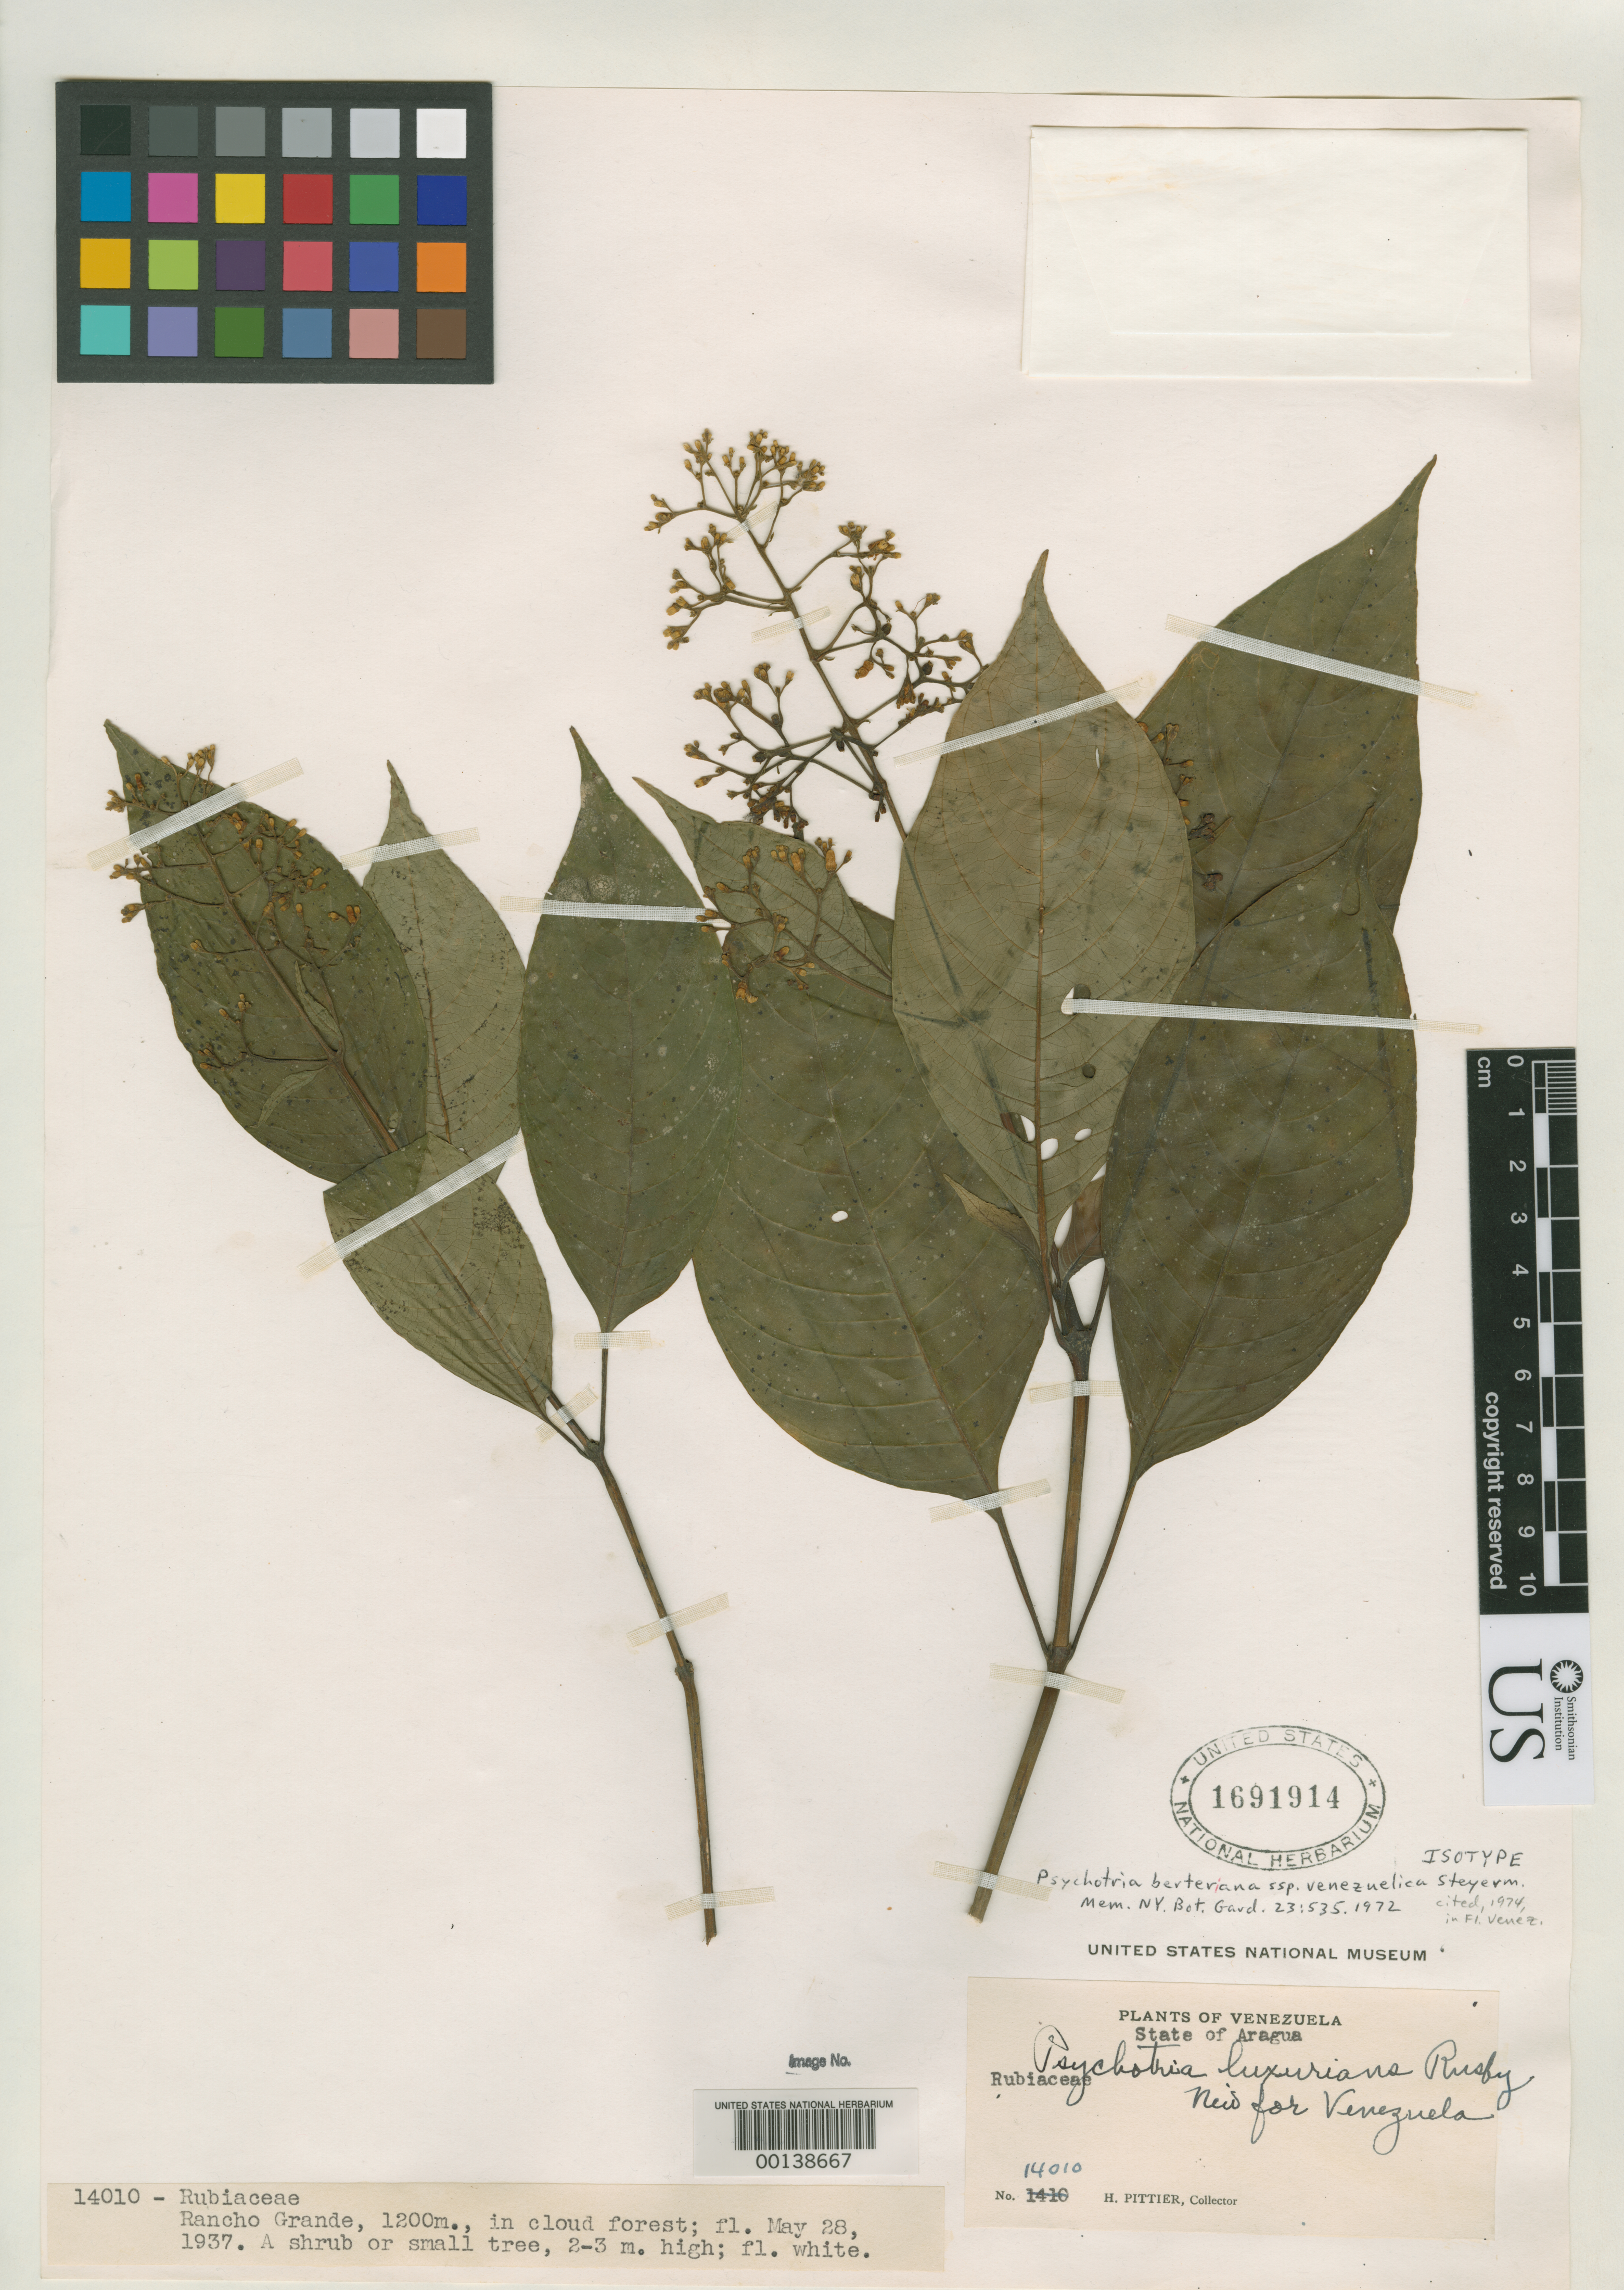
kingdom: Plantae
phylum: Tracheophyta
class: Magnoliopsida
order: Gentianales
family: Rubiaceae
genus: Psychotria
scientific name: Psychotria berteroana subsp. venezuelica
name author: Steyerm.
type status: Isotype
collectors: H. F. Pittier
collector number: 14010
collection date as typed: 28 May 1937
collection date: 1937-05-28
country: Venezuela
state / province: Aragua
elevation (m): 1200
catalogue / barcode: US 1691914